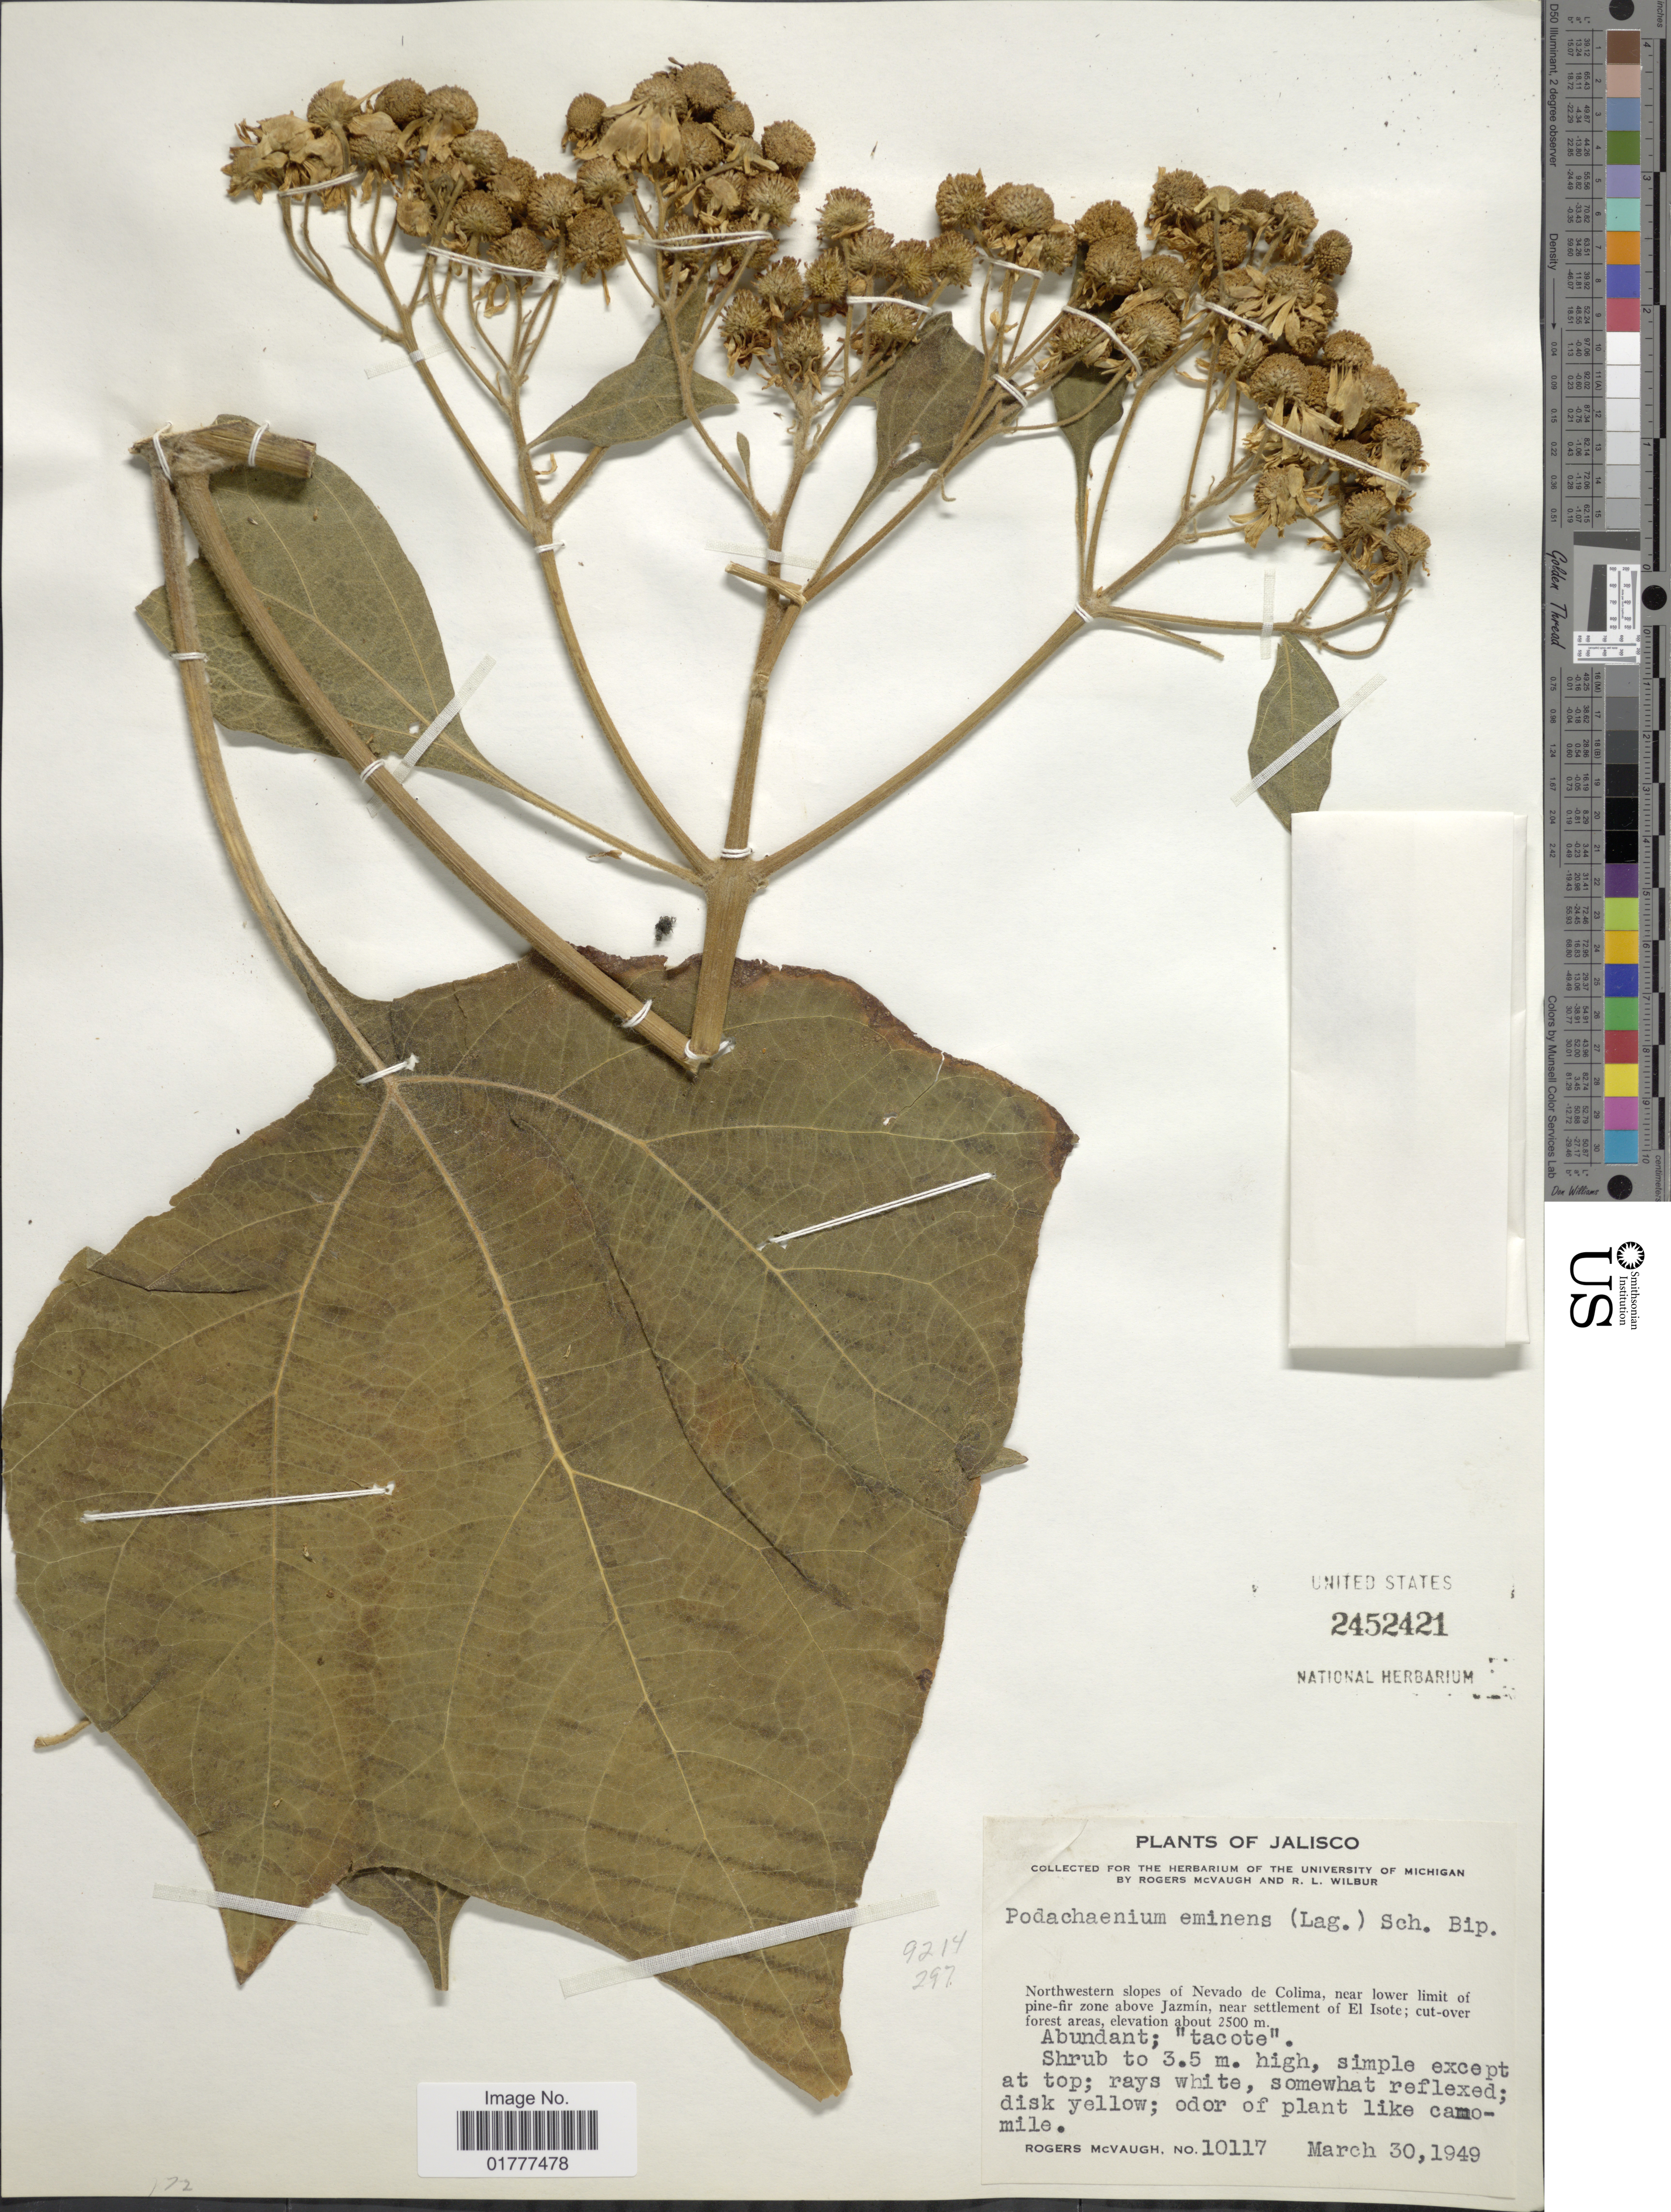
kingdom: Plantae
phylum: Tracheophyta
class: Magnoliopsida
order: Asterales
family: Asteraceae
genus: Podachaenium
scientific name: Podachaenium eminens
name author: (Lag.) Sch. Bip. ex Sch. Bip.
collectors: R. McVaugh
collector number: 10117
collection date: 1949-03-30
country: Mexico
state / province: Jalisco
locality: Northwestern slope of Nevado de Colima, near lower limit of pine-fir-zone aboe Jazmin, near settlement of El Isote.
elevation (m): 2500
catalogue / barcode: US 2452421